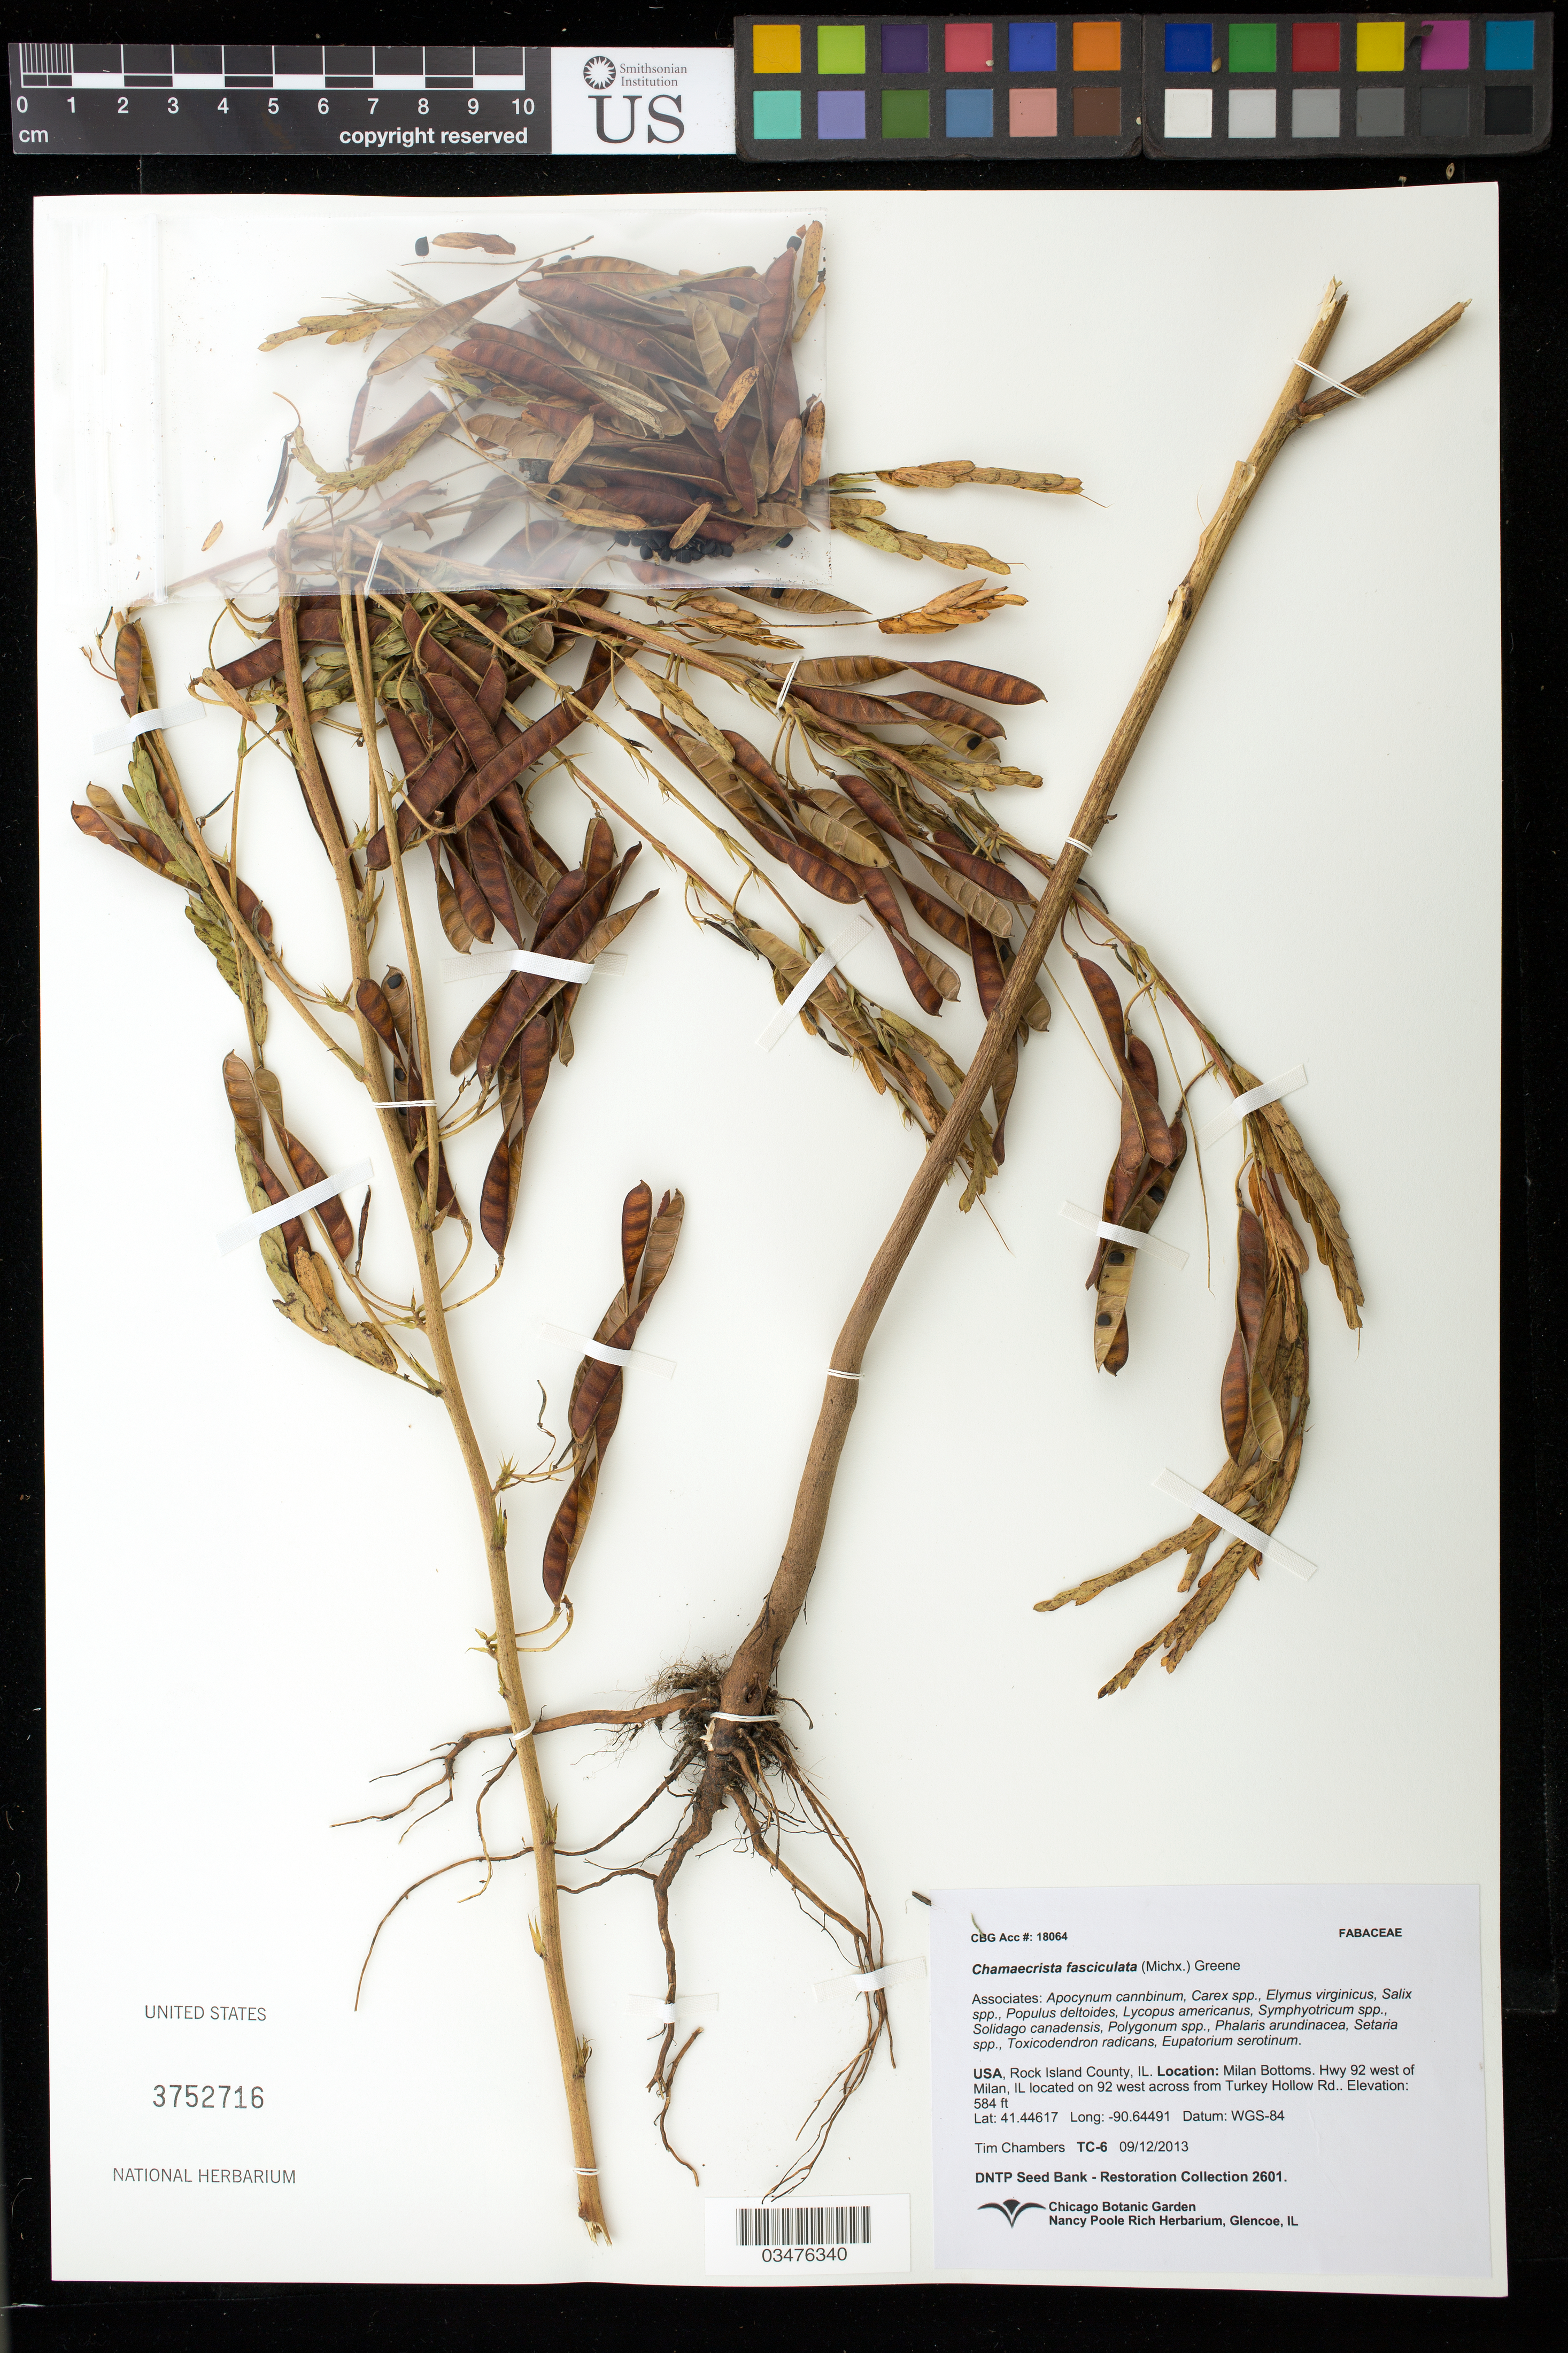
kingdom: Plantae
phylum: Tracheophyta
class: Magnoliopsida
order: Fabales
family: Fabaceae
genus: Chamaecrista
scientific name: Chamaecrista fasciculata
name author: (Michx.) Greene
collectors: T. Chambers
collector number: TC-06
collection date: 2013-09-12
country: United States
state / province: Illinois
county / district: Rock Island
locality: Milan Bottoms, Hwy 92 west of Milan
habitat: With Carex sp., Salix sp., Solidago canadensis, ect.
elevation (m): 178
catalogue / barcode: US 3752716